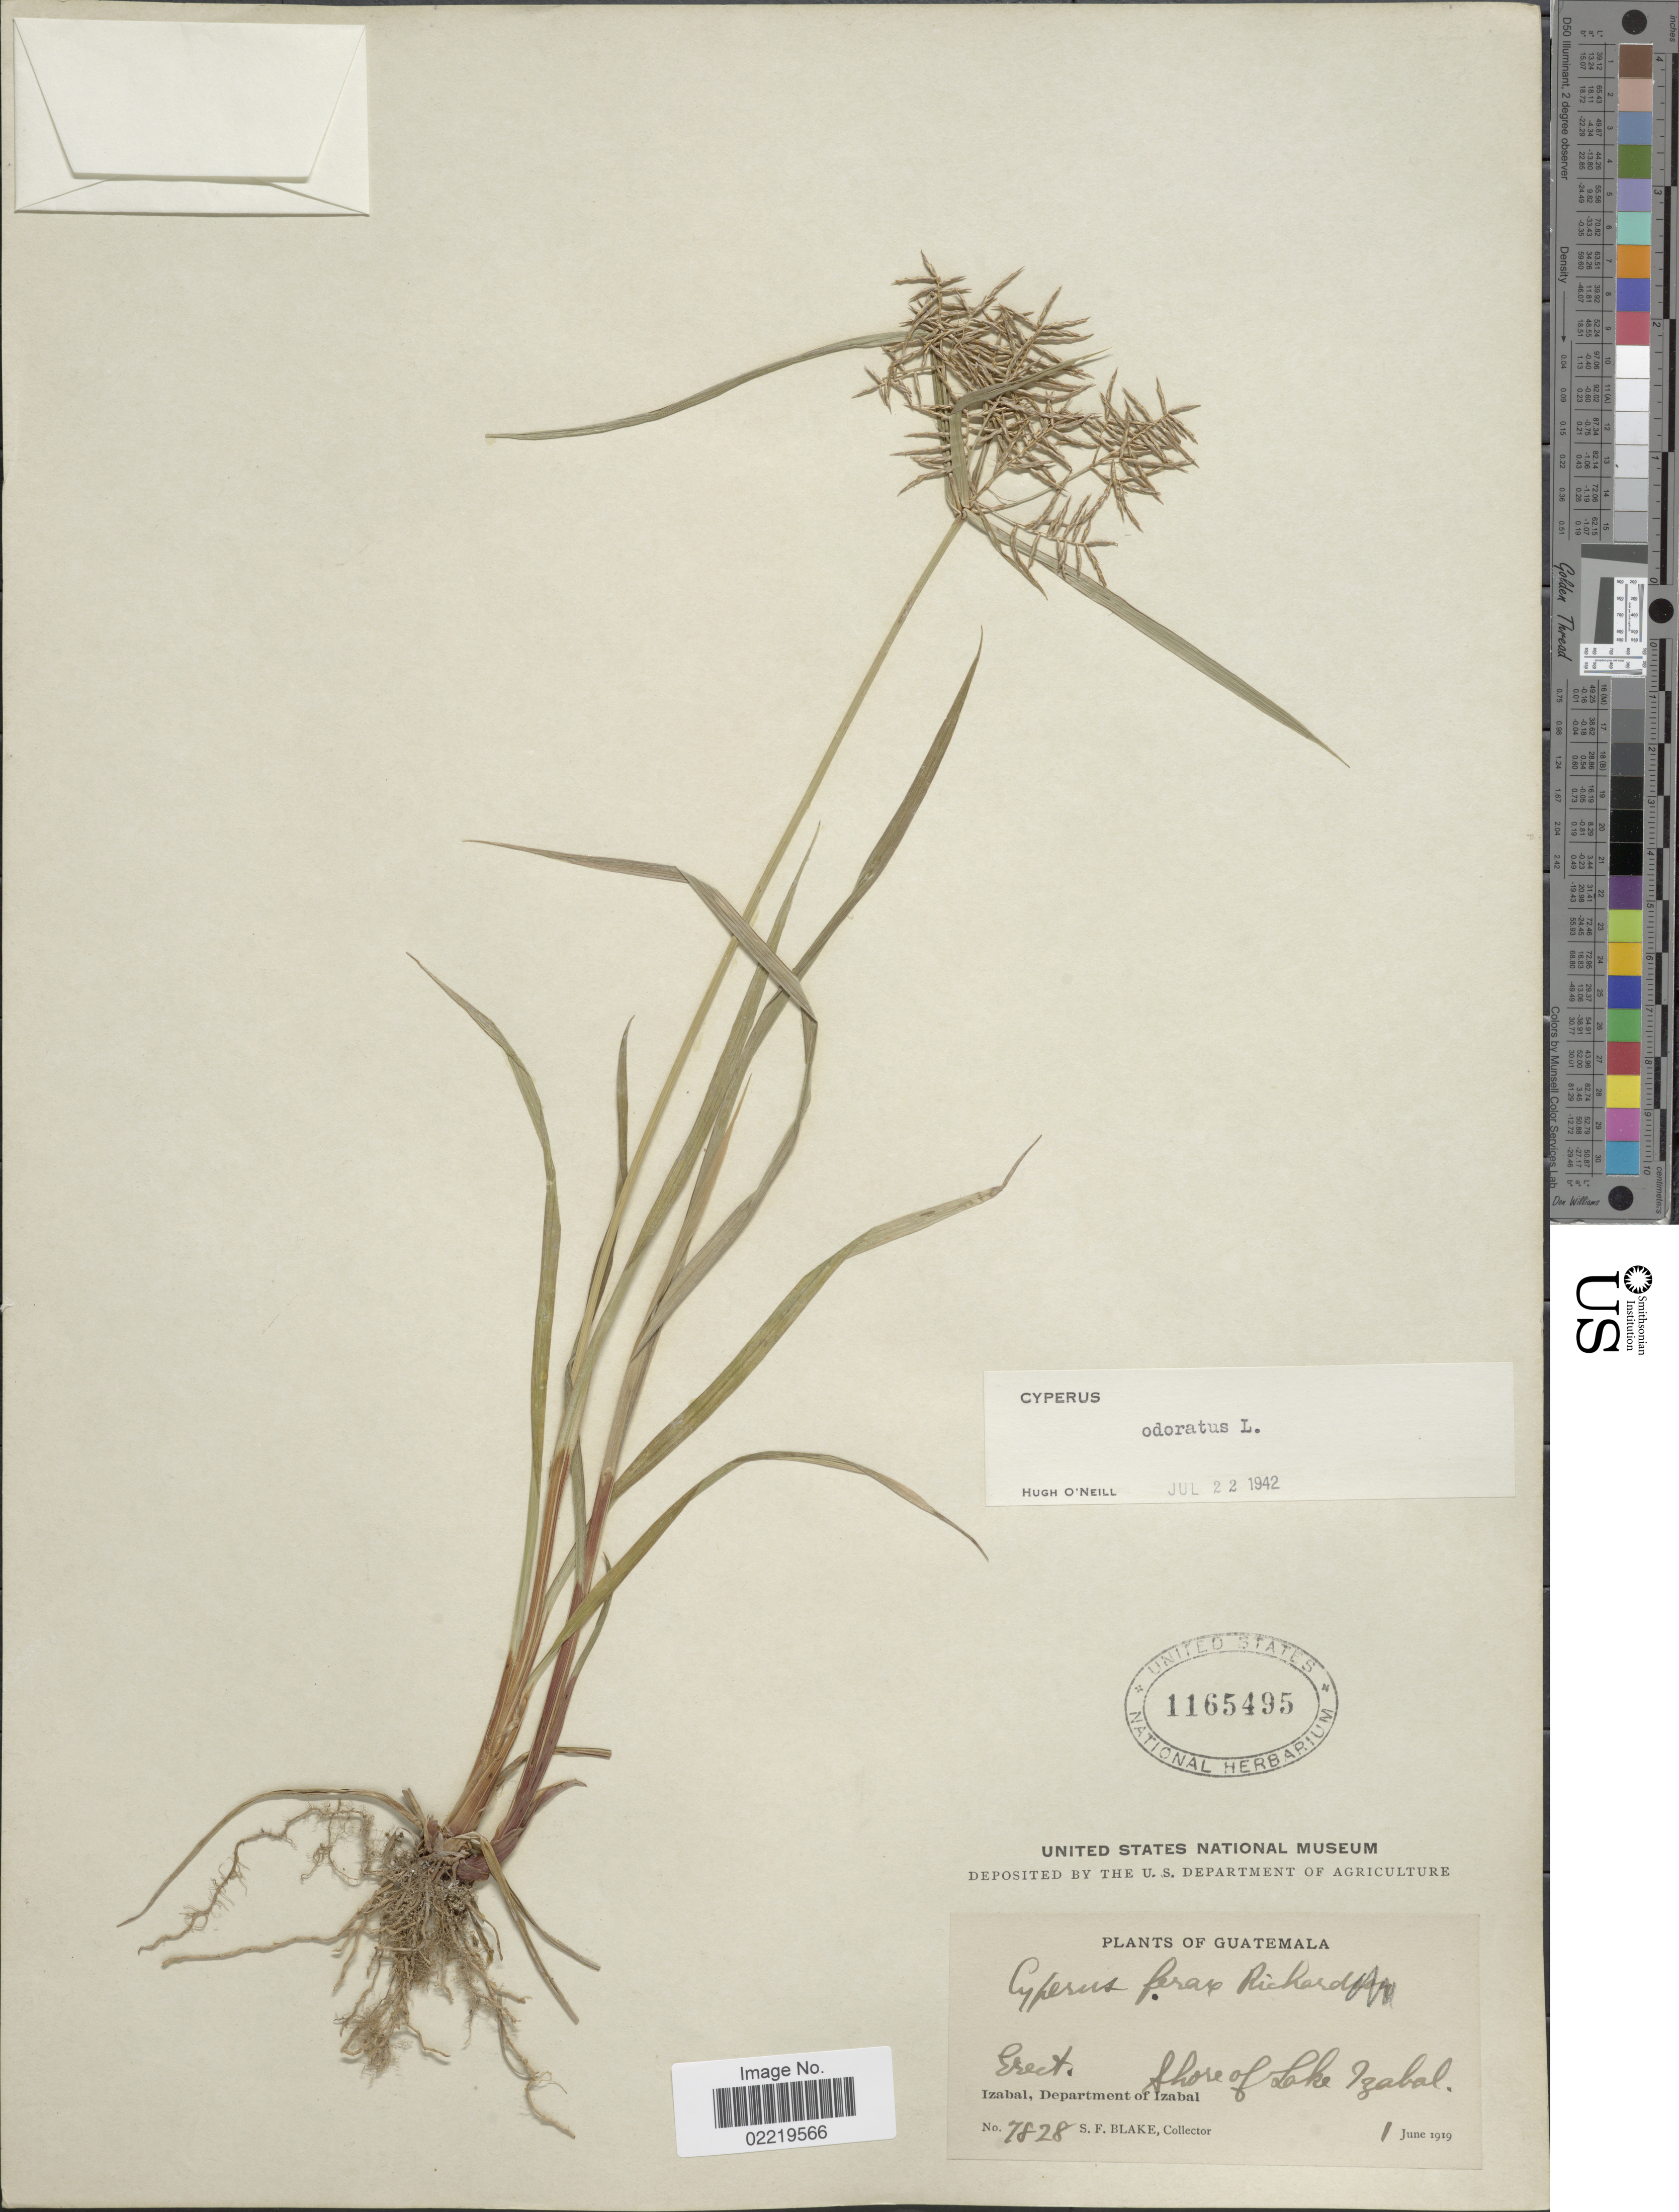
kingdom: Plantae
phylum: Tracheophyta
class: Liliopsida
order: Poales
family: Cyperaceae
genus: Cyperus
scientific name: Cyperus odoratus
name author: L.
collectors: S. Blake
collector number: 7828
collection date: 1919-06-01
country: Guatemala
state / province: Izabal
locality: Shore of Lake Izabal, Izabal.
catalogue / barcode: US 1165495